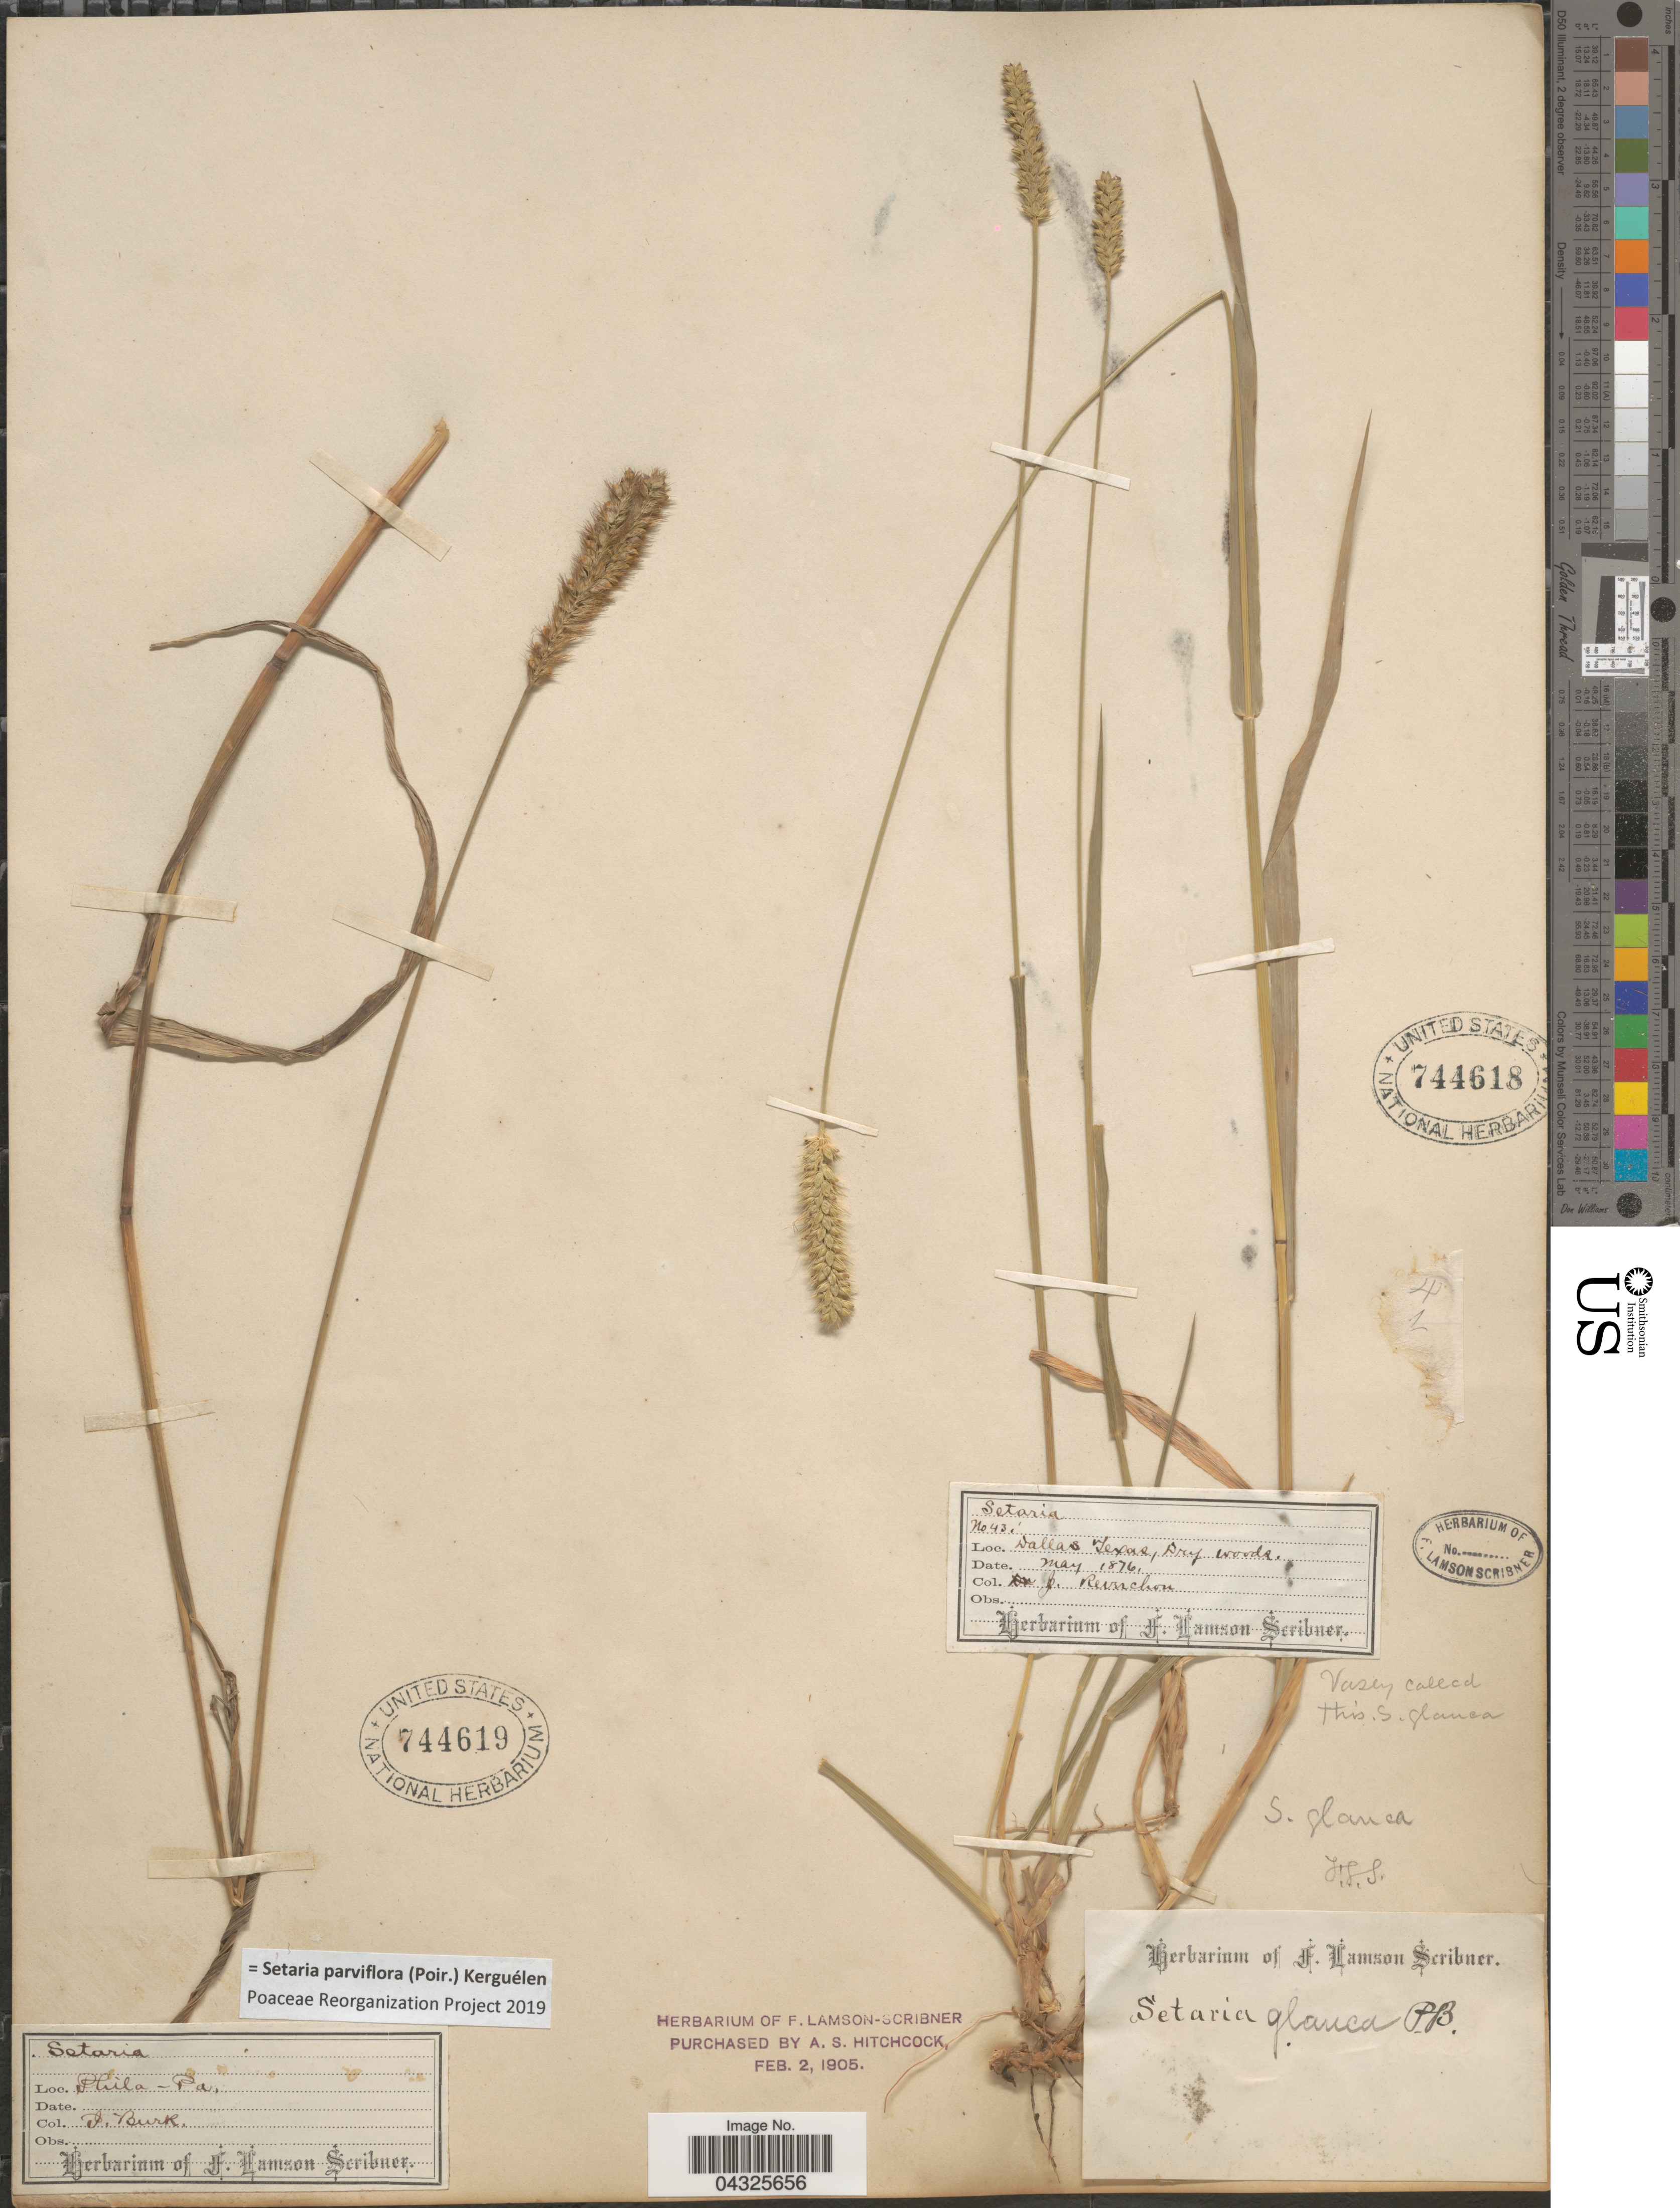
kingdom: Plantae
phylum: Tracheophyta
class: Liliopsida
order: Poales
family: Poaceae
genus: Setaria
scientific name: Setaria parviflora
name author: (Poir.) Kerguélen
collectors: I. Burk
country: United States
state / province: Pennsylvania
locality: Phila.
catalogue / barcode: US 744619